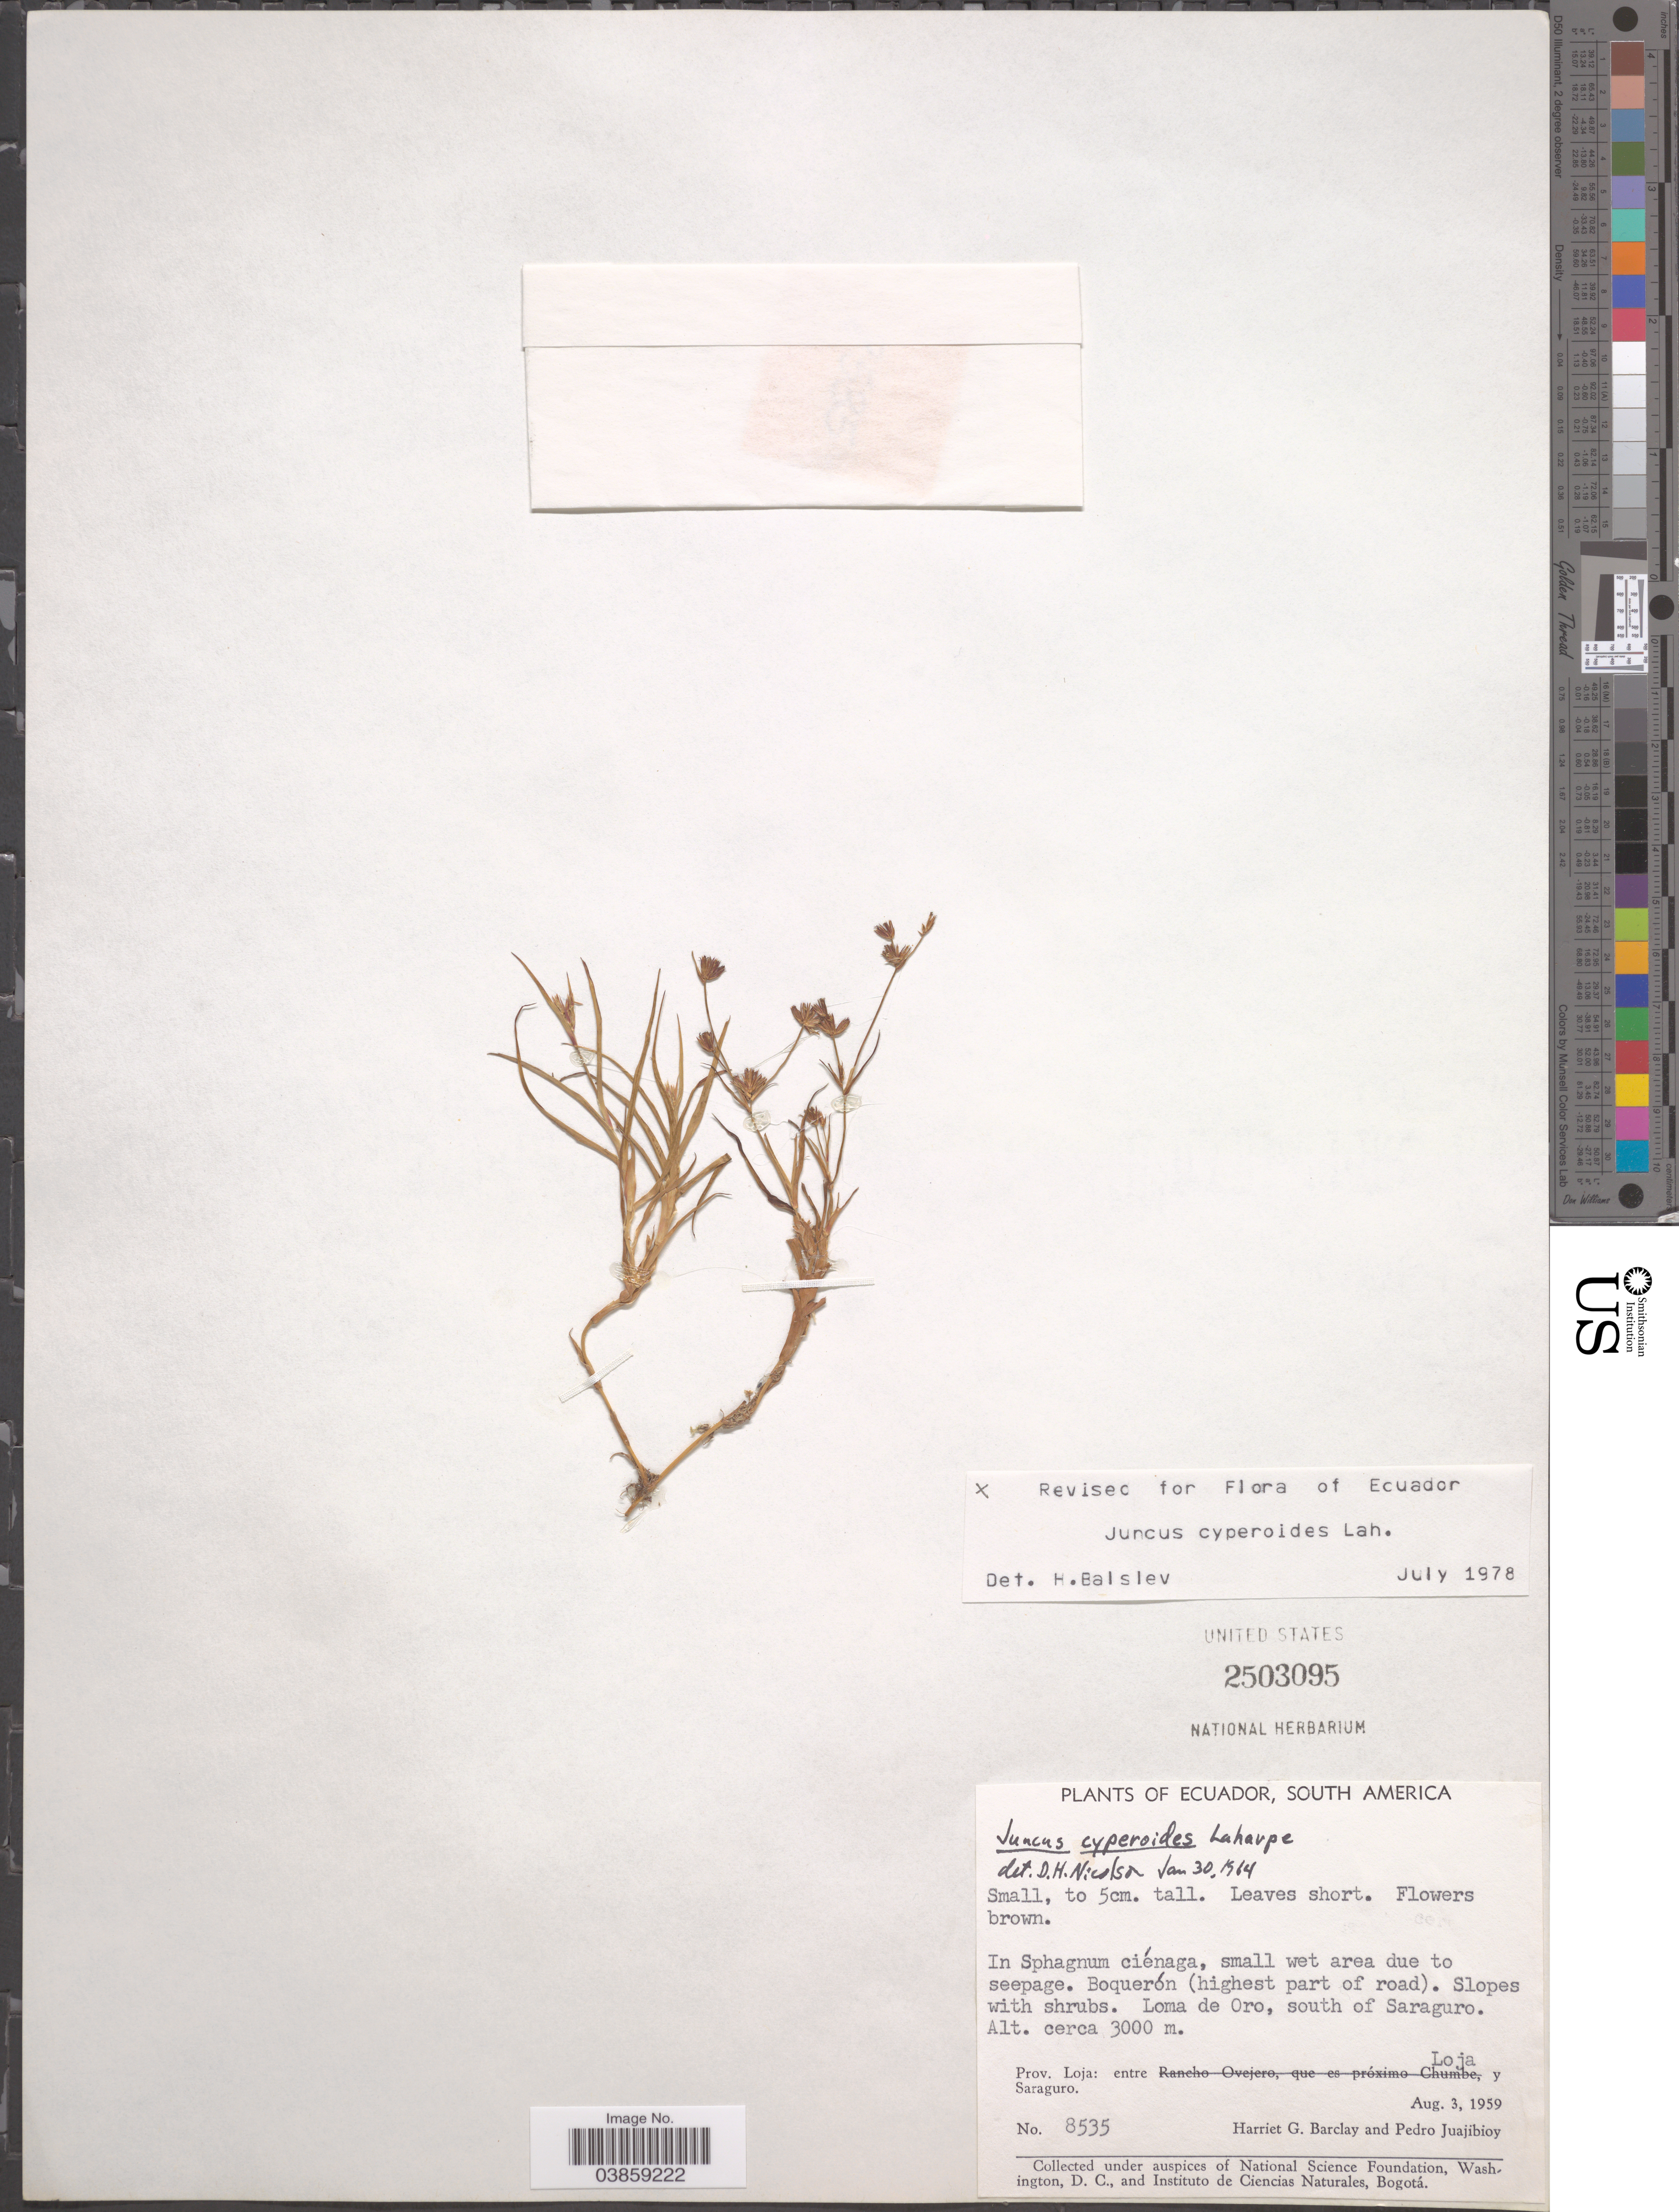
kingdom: Plantae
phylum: Tracheophyta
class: Liliopsida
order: Poales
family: Juncaceae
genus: Juncus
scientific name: Juncus cyperoides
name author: Laharpe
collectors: H. G. Barclay & P. Juajibioy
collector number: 8535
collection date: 1959-08-03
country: Ecuador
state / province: Loja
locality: Boquerón (highest part of road). Loma de Oro, south of Saraguro. Entre Loja y Saraguro.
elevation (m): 3000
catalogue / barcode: US 2503095